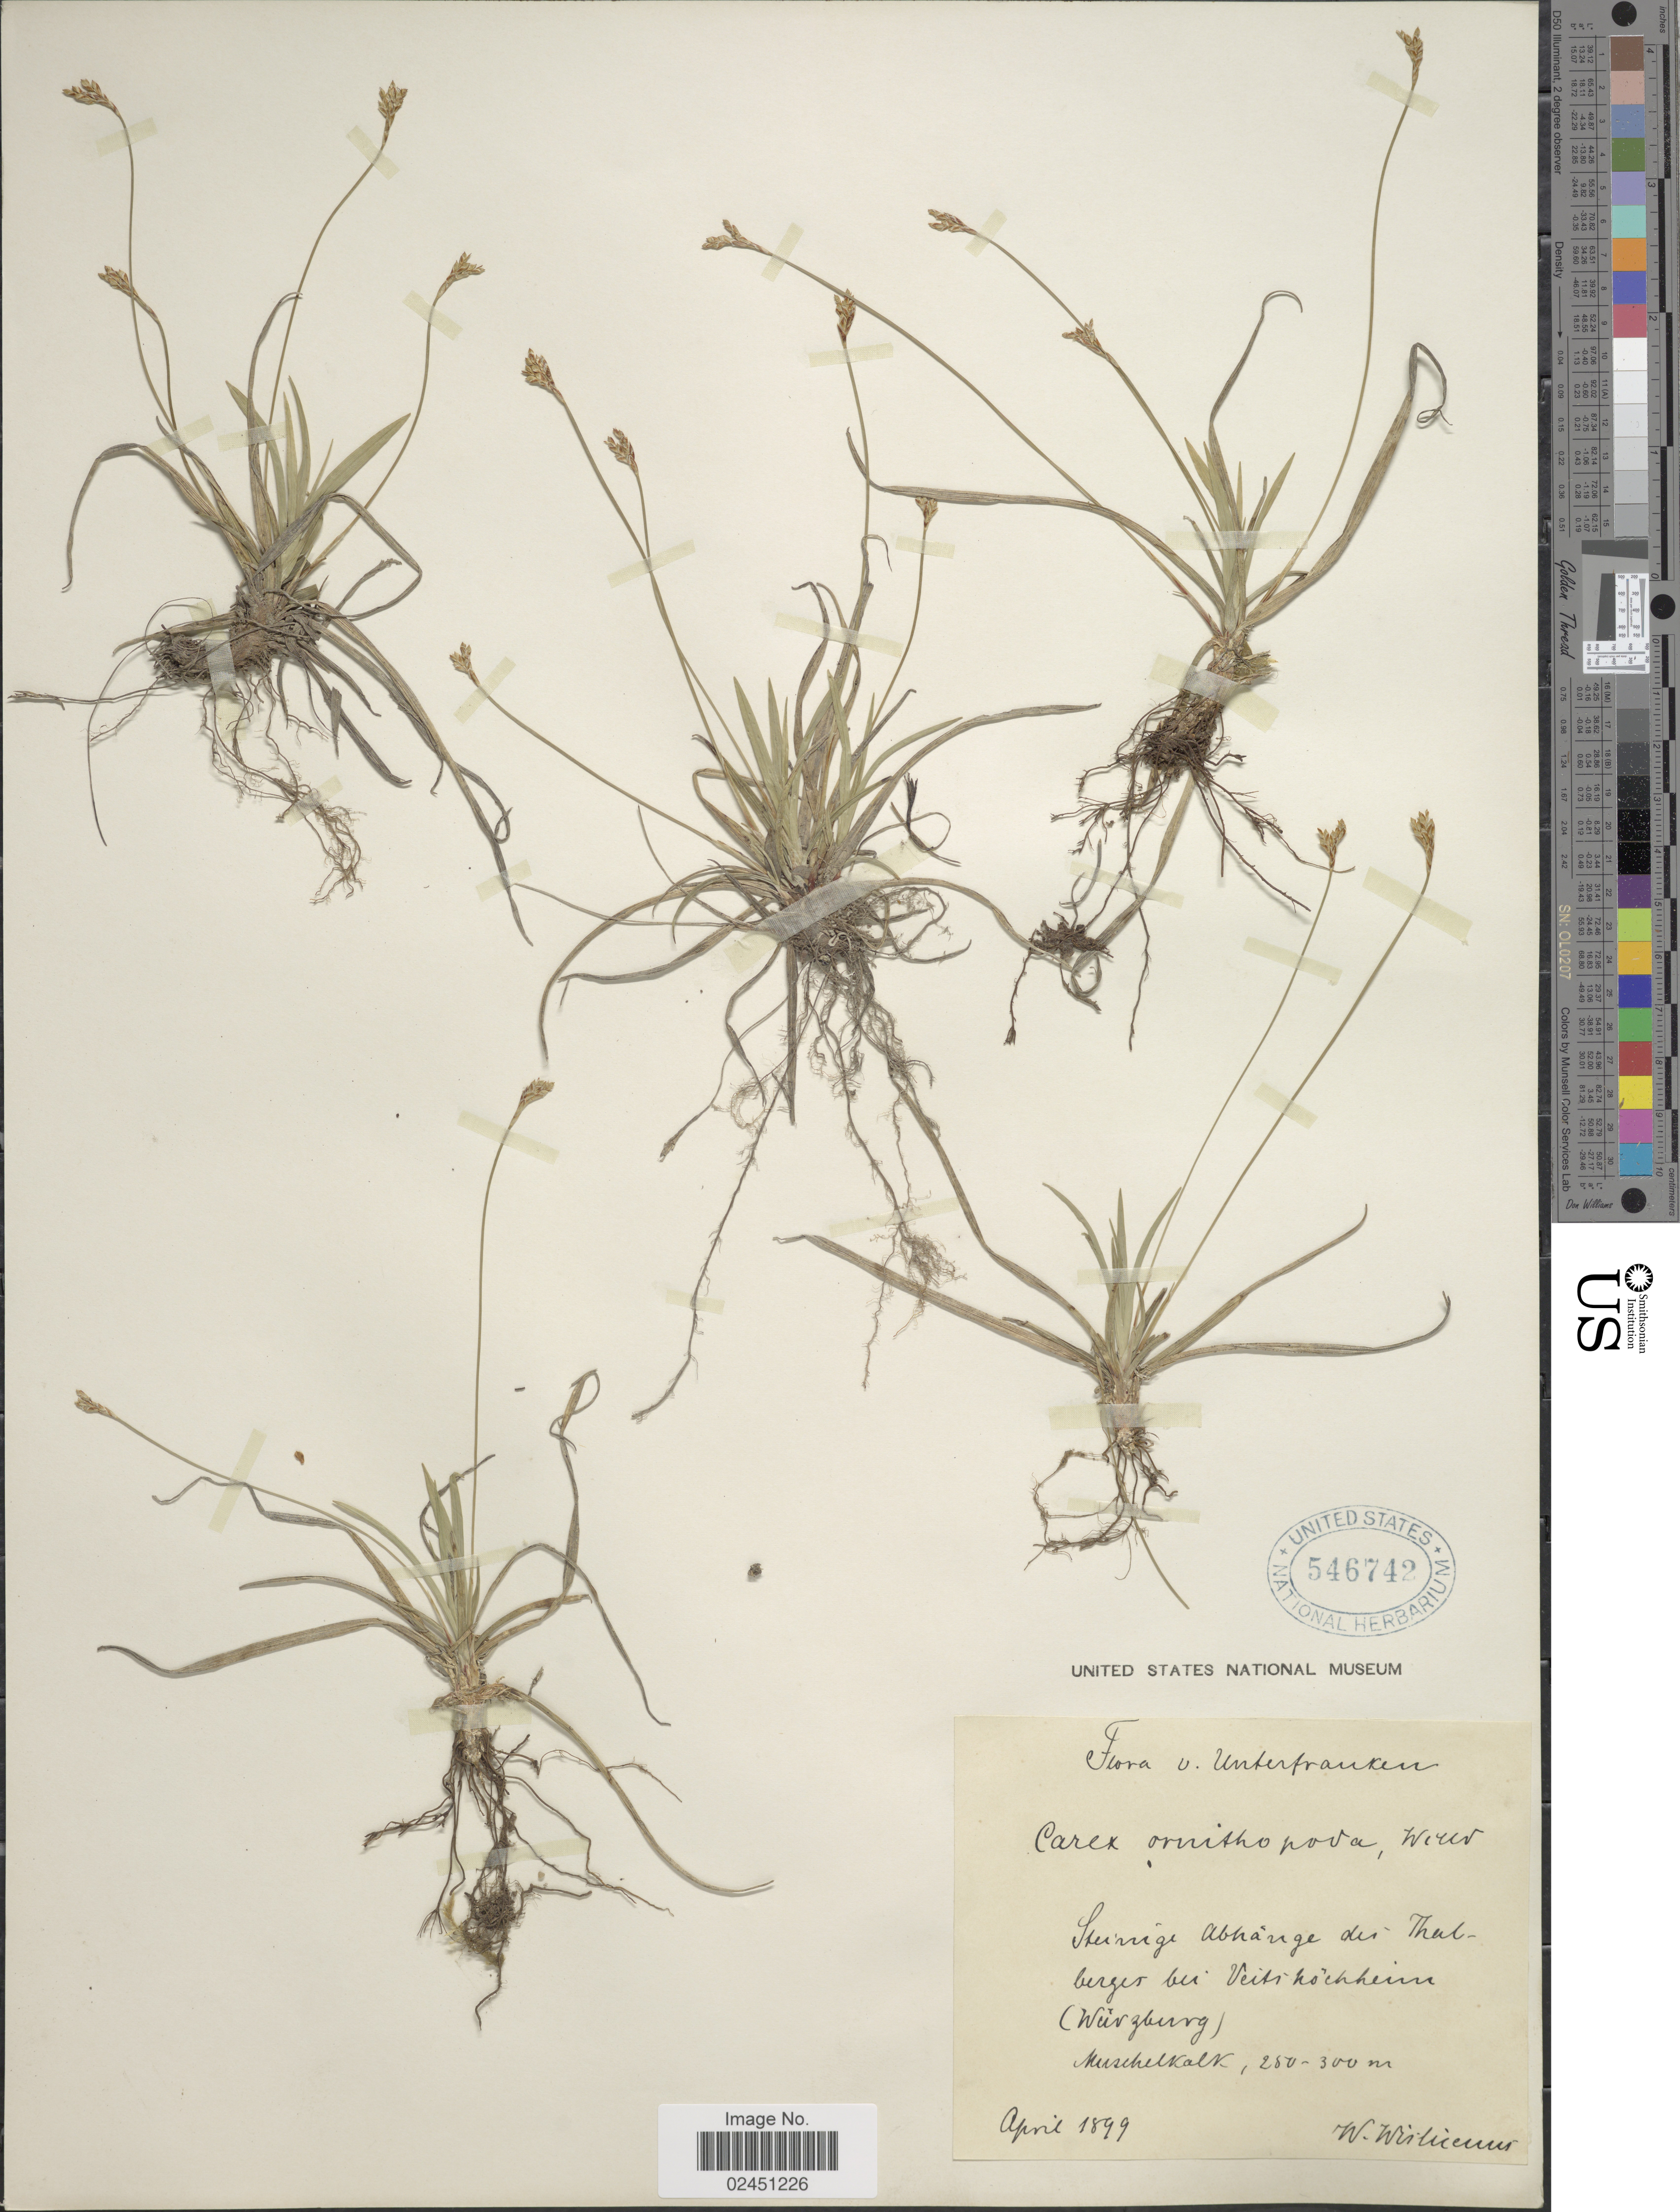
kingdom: Plantae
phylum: Tracheophyta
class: Liliopsida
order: Poales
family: Cyperaceae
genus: Carex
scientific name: Carex ornithopoda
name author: Willd.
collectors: W. Wirticenns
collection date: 1899-04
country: Germany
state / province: Bayern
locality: Unterfranken. Steinige Abhange des Thalberzers bei Veitshöchheim (Würzburg). Muschelkalk.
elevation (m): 250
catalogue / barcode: US 546742